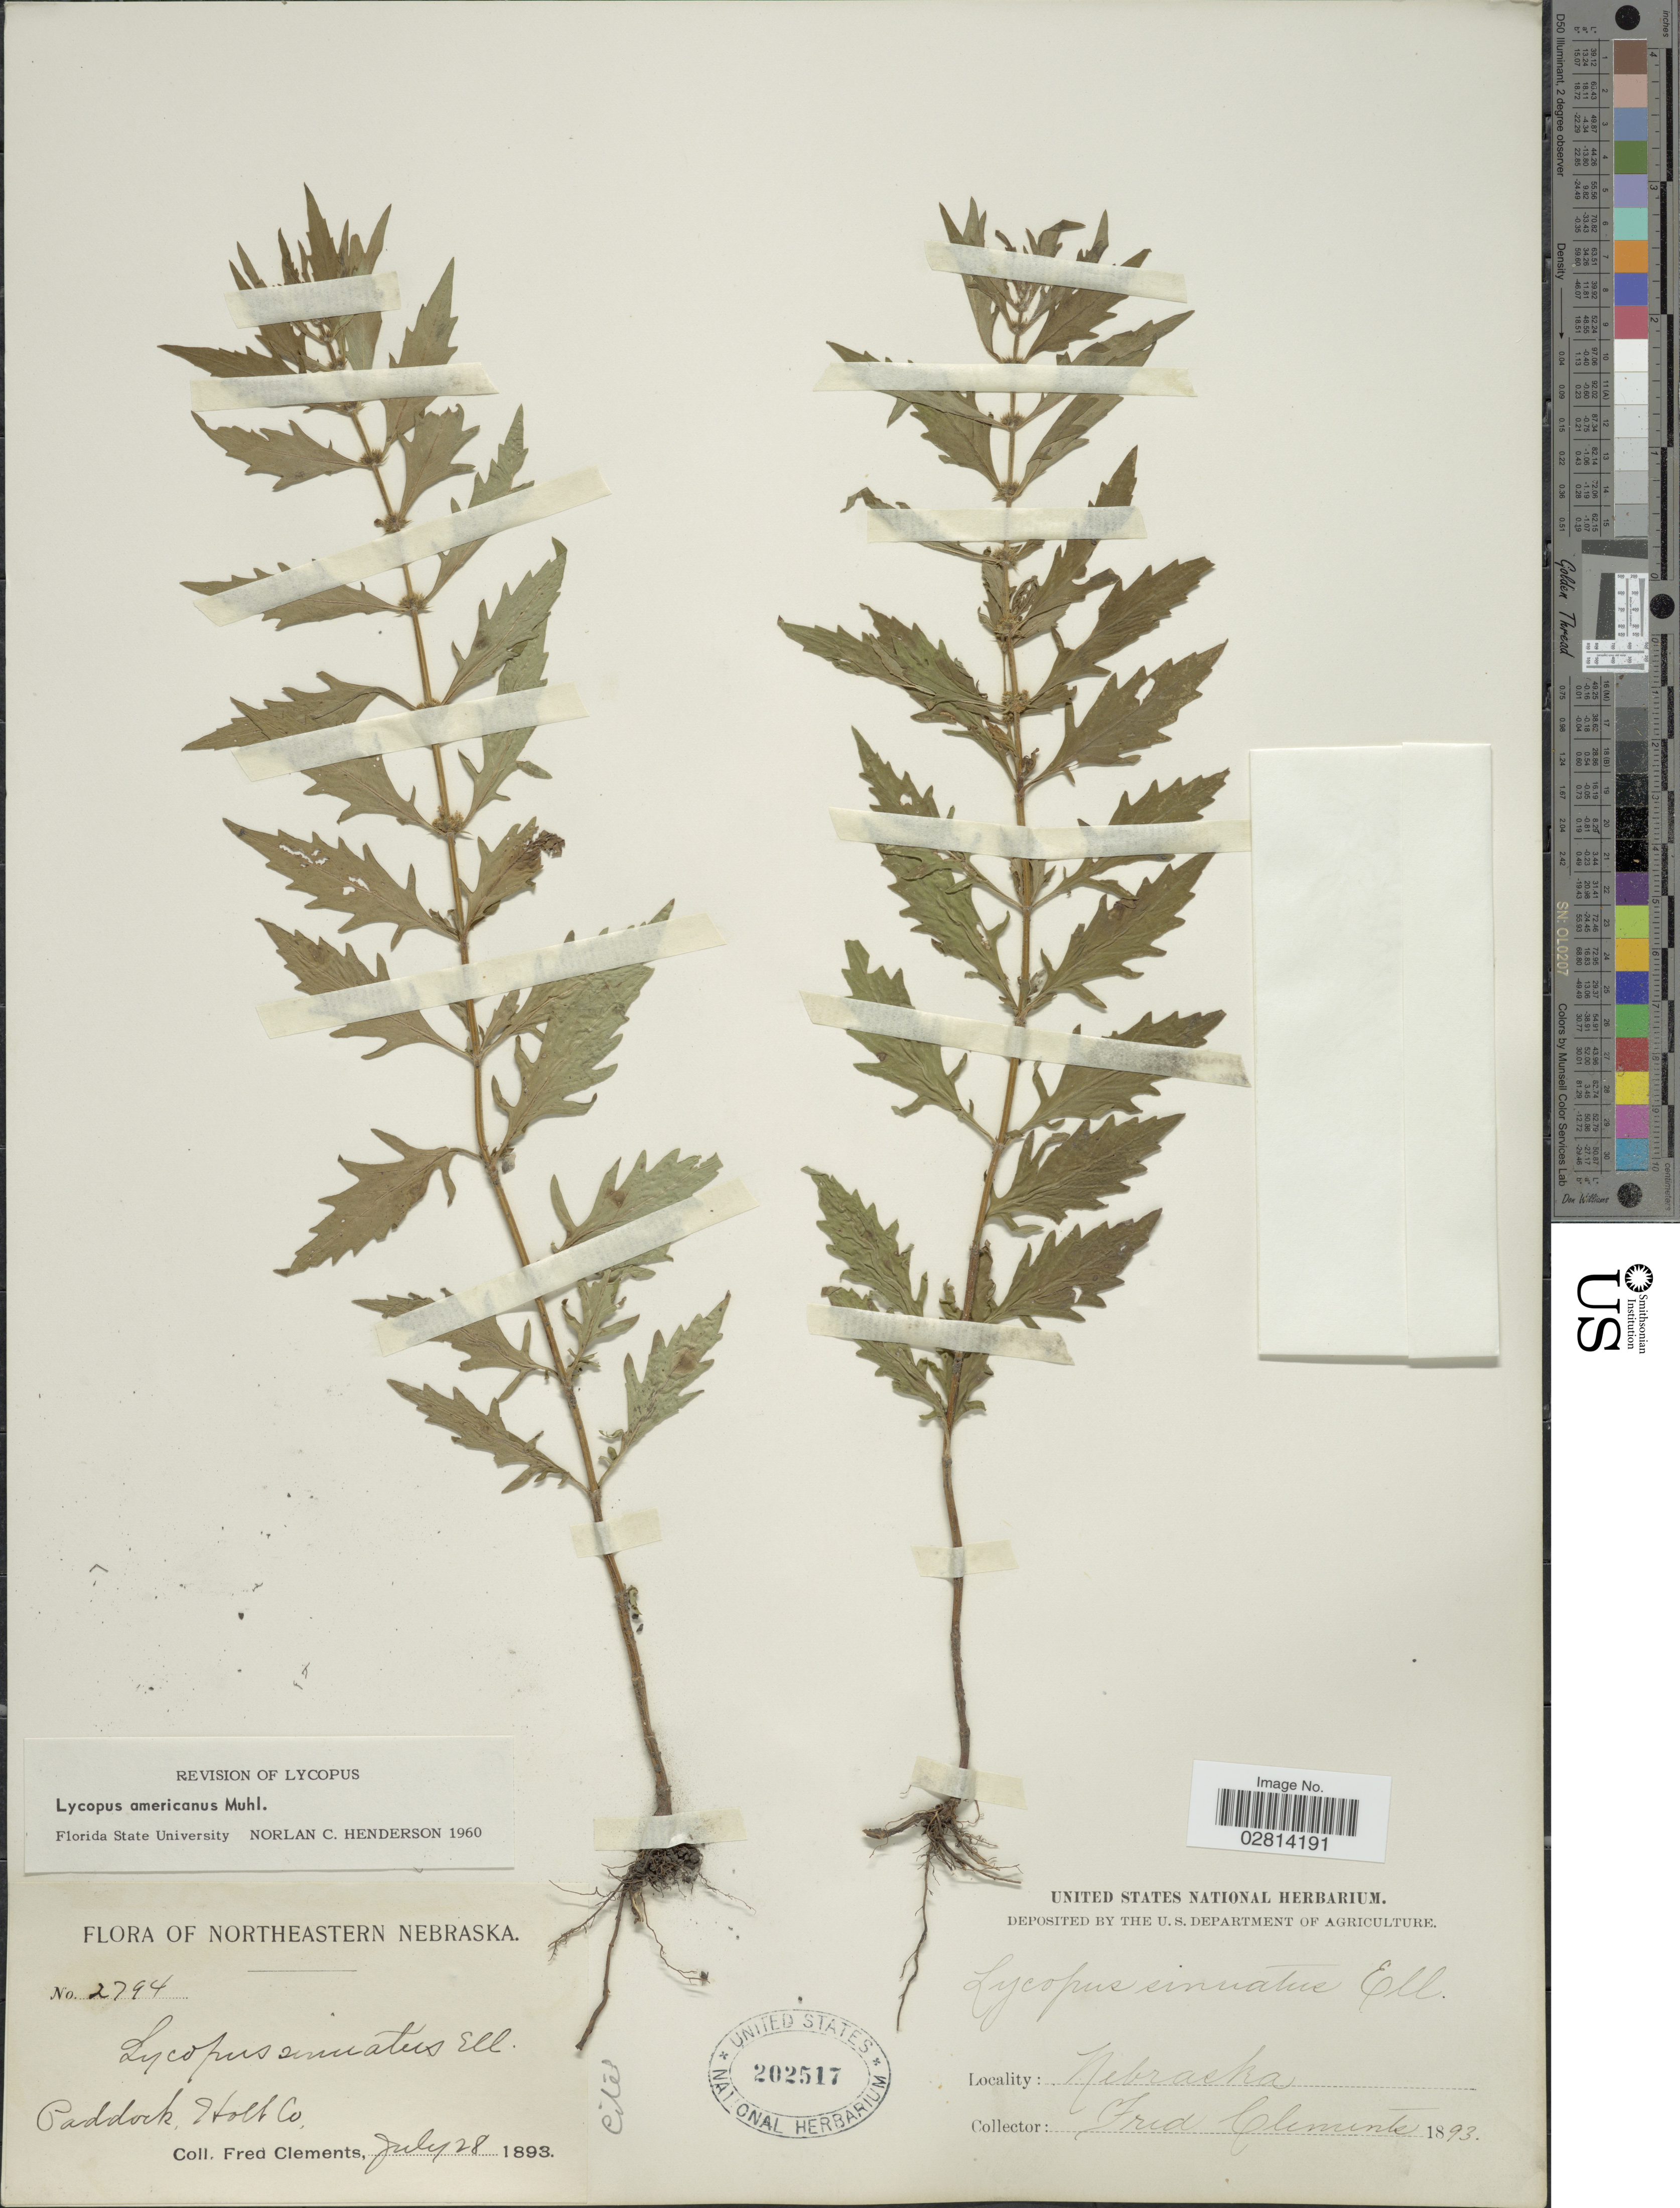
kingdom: Plantae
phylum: Tracheophyta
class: Magnoliopsida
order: Lamiales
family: Lamiaceae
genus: Lycopus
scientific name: Lycopus americanus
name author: Muhl. ex W.P.C. Barton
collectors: F. Clements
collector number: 2794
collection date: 1893-07-28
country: United States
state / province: Nebraska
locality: Northeastern Nebraska, Paddock, Holt Co.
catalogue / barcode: US 202517